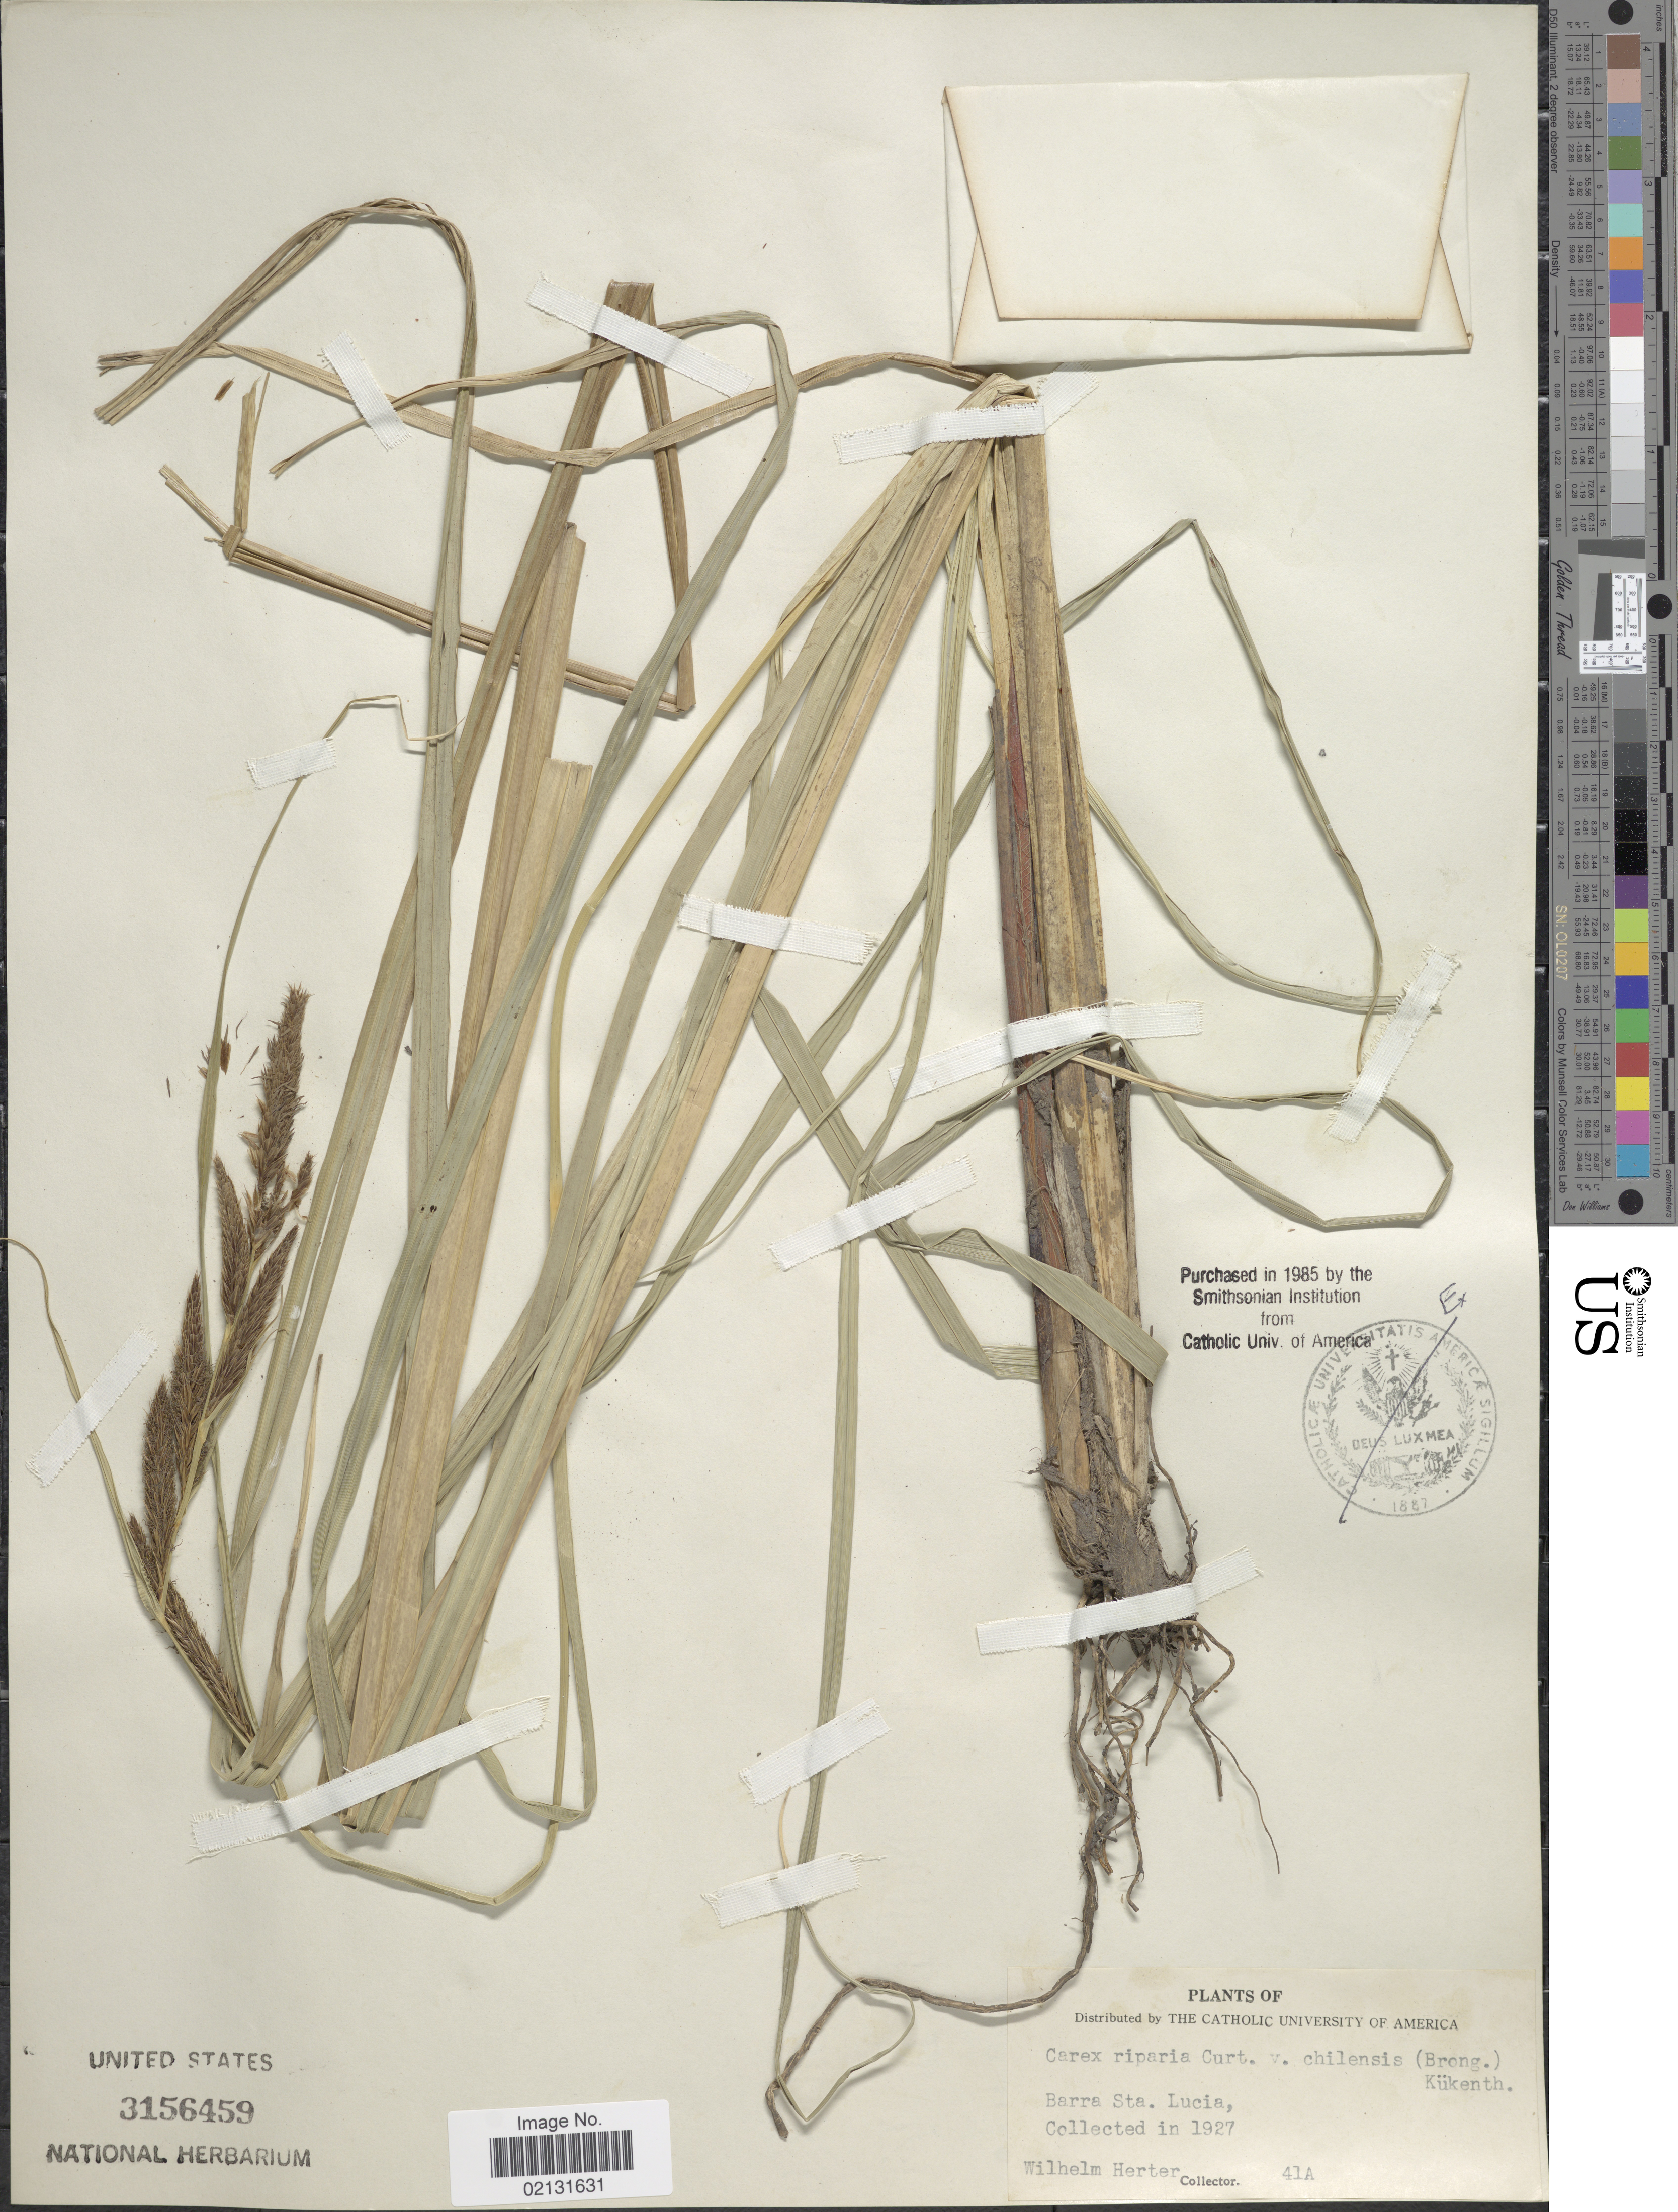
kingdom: Plantae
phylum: Tracheophyta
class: Liliopsida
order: Poales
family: Cyperaceae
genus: Carex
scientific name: Carex riparia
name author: Curtis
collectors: W. G. Herter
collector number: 41A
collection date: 1927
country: Uruguay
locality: Barra Sta. Lucia.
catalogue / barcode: US 3156459